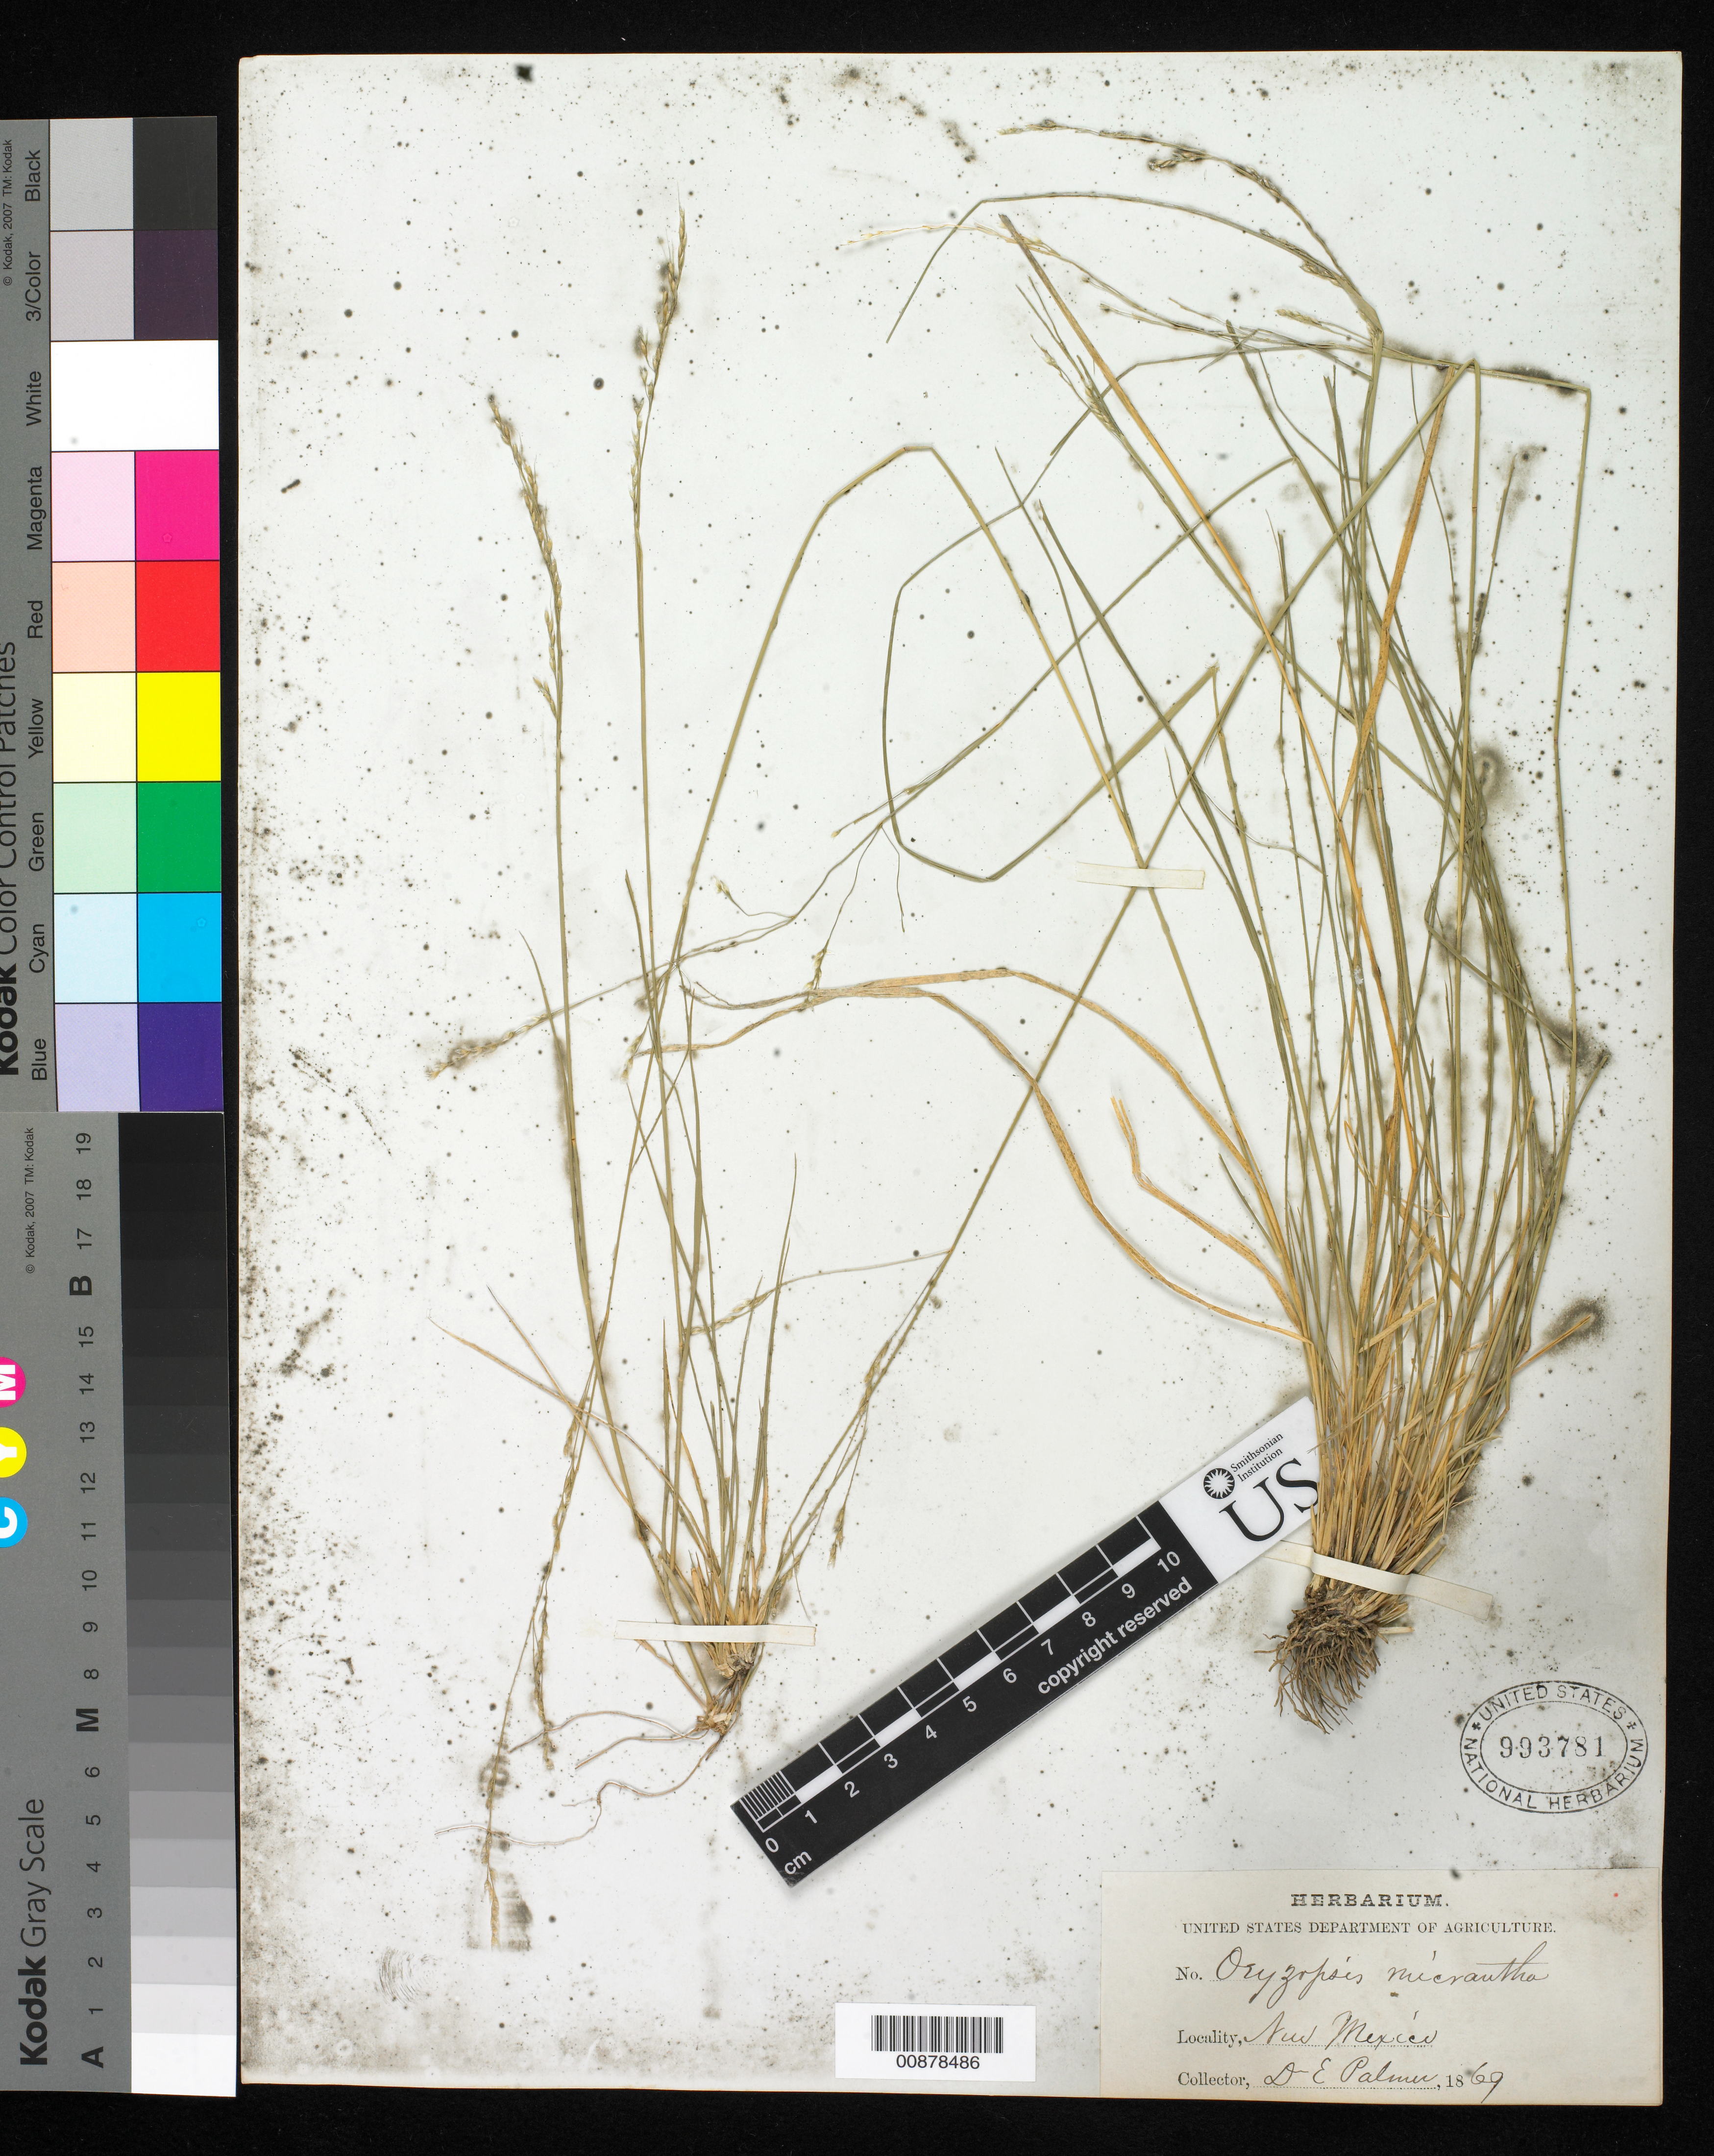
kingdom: Plantae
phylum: Tracheophyta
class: Liliopsida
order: Poales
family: Poaceae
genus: Piptatheropsis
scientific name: Piptatheropsis micrantha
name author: (Trin. & Rupr.) Romasch.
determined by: Poaceae Reorganization Project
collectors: E. Palmer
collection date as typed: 1869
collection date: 1869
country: United States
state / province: New Mexico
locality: New Mexico.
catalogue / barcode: US 993781